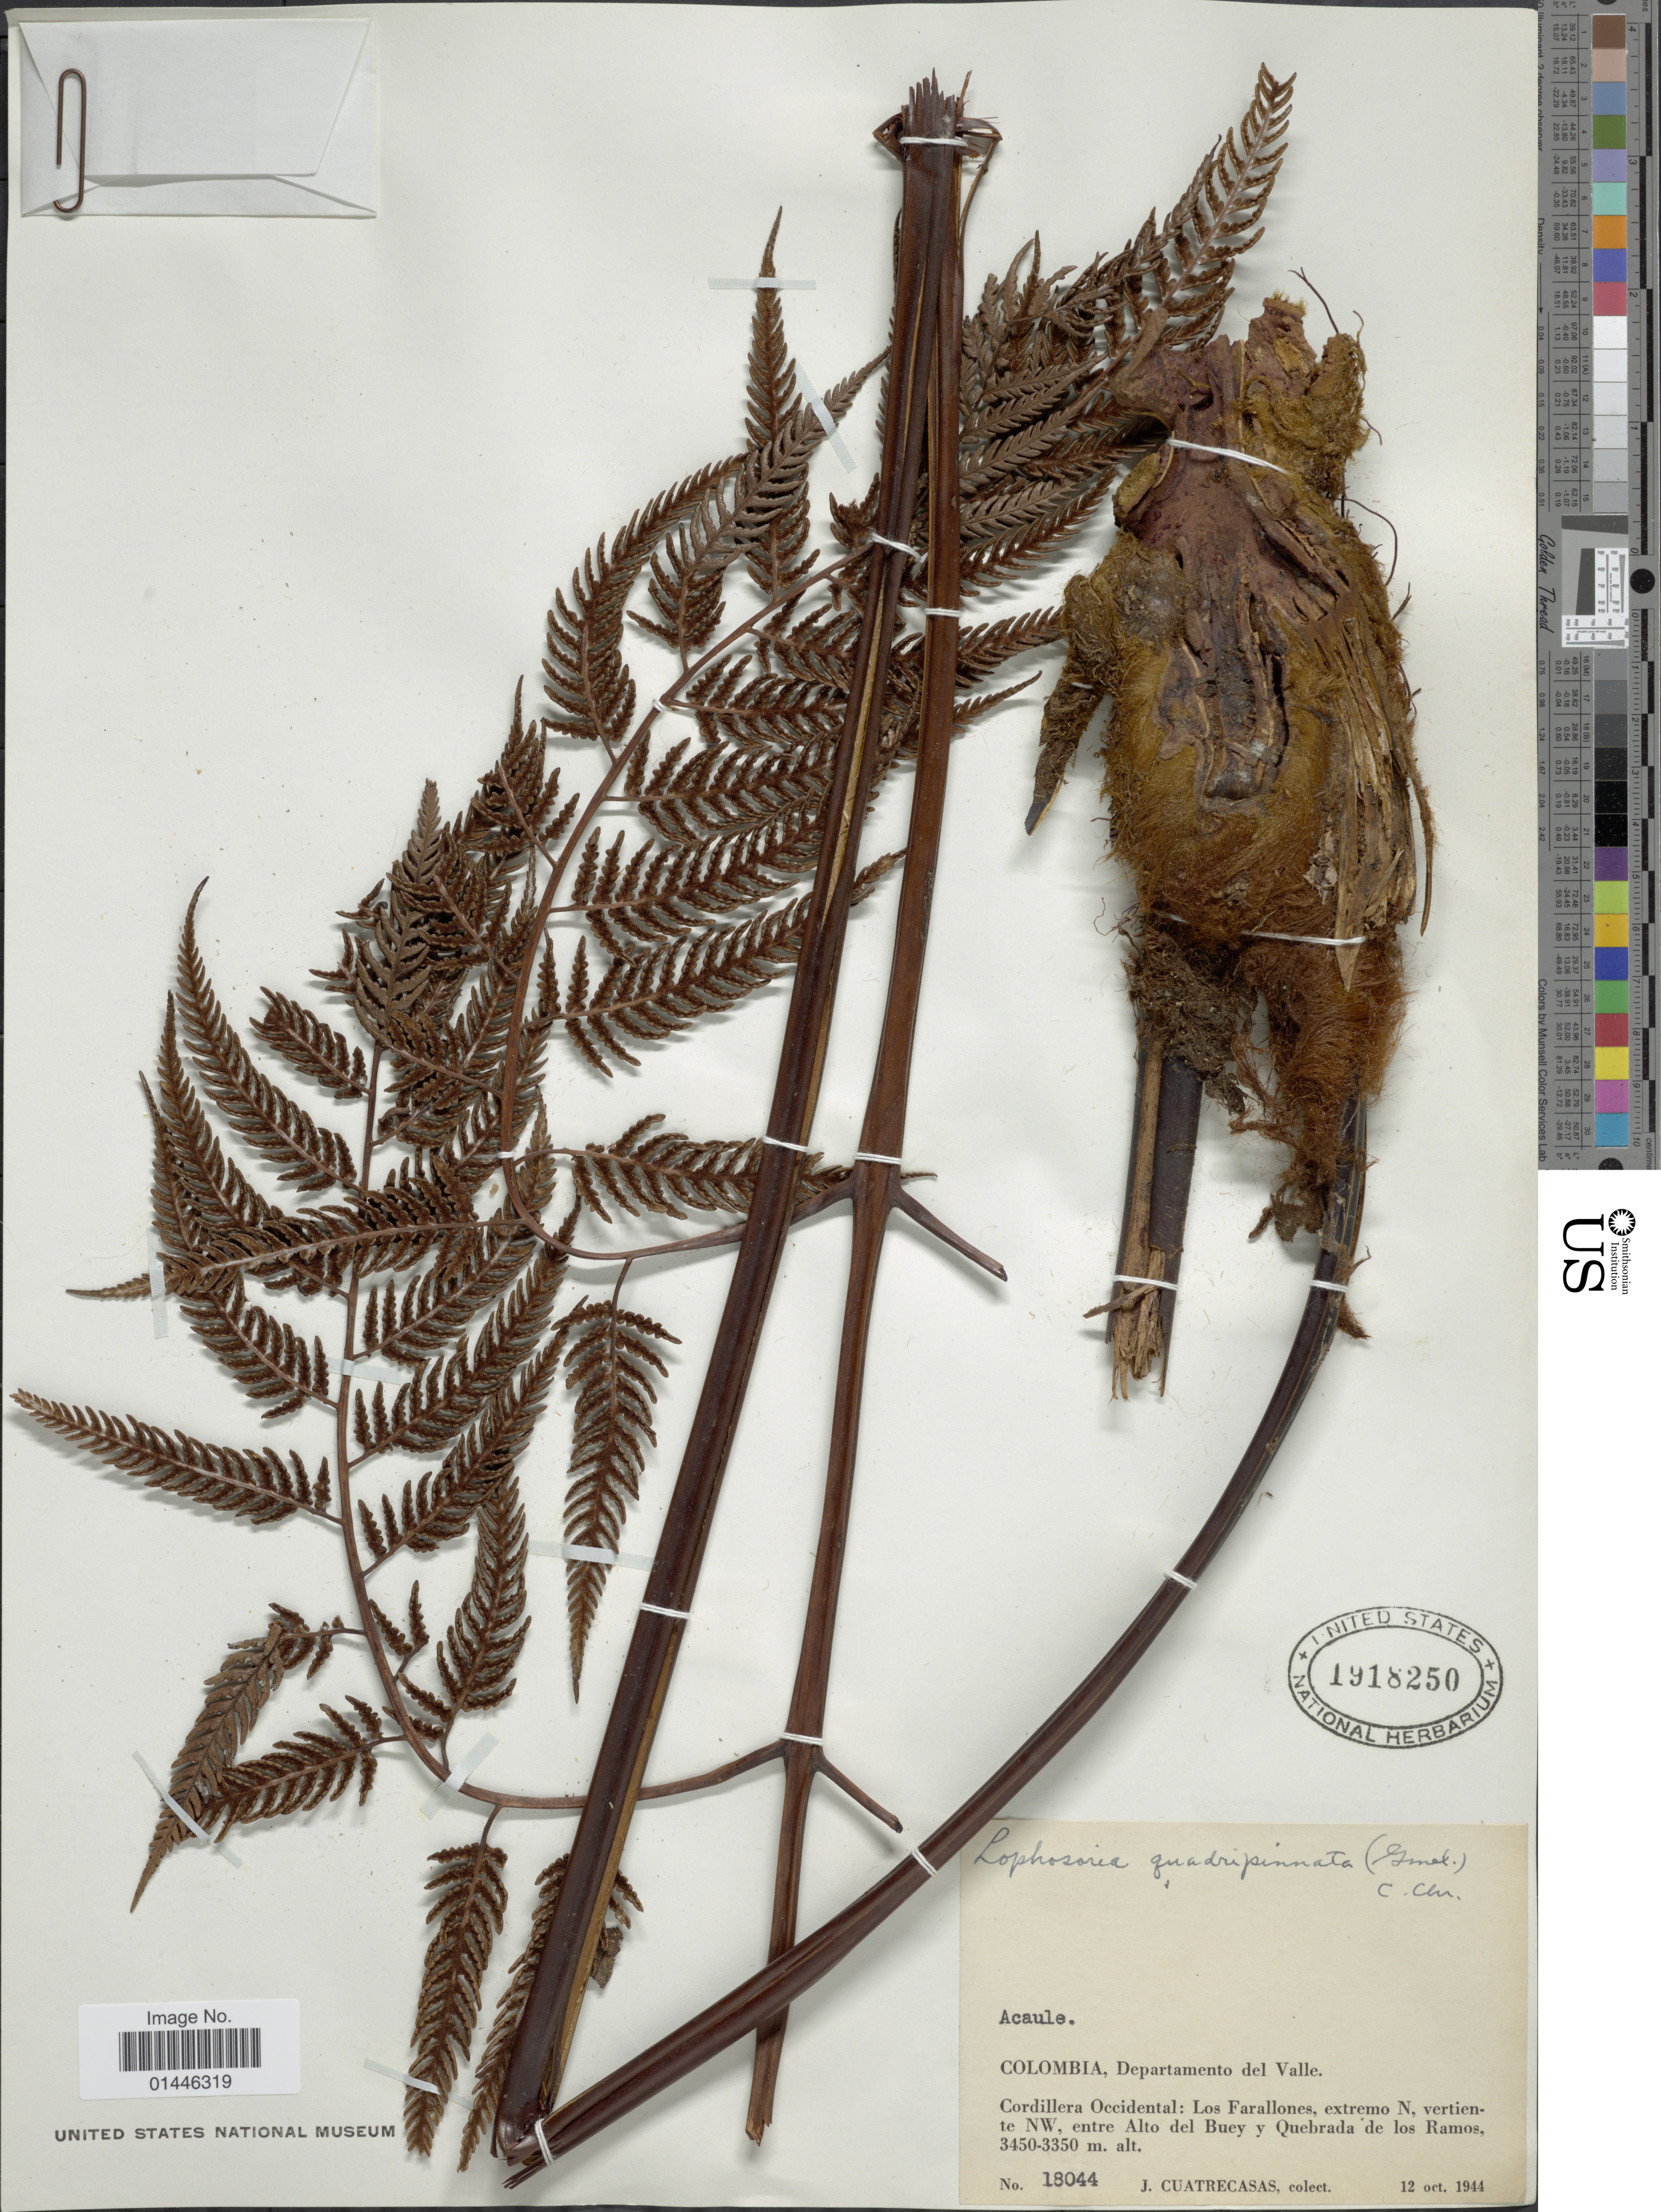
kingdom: Plantae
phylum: Tracheophyta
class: Polypodiopsida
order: Cyatheales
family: Dicksoniaceae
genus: Lophosoria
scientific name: Lophosoria quadripinnata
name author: (J.F. Gmel.) C. Chr.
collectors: J. Cuatrecasas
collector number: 18044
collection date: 1944-10-12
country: Colombia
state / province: Valle del Cauca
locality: Departamento del Valle. Cordillera Occidental: Los Farallones, extremo N, vertiente NW, entre Alto del Buey y Quebrada de los Ramos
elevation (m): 3350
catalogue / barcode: US 1918250